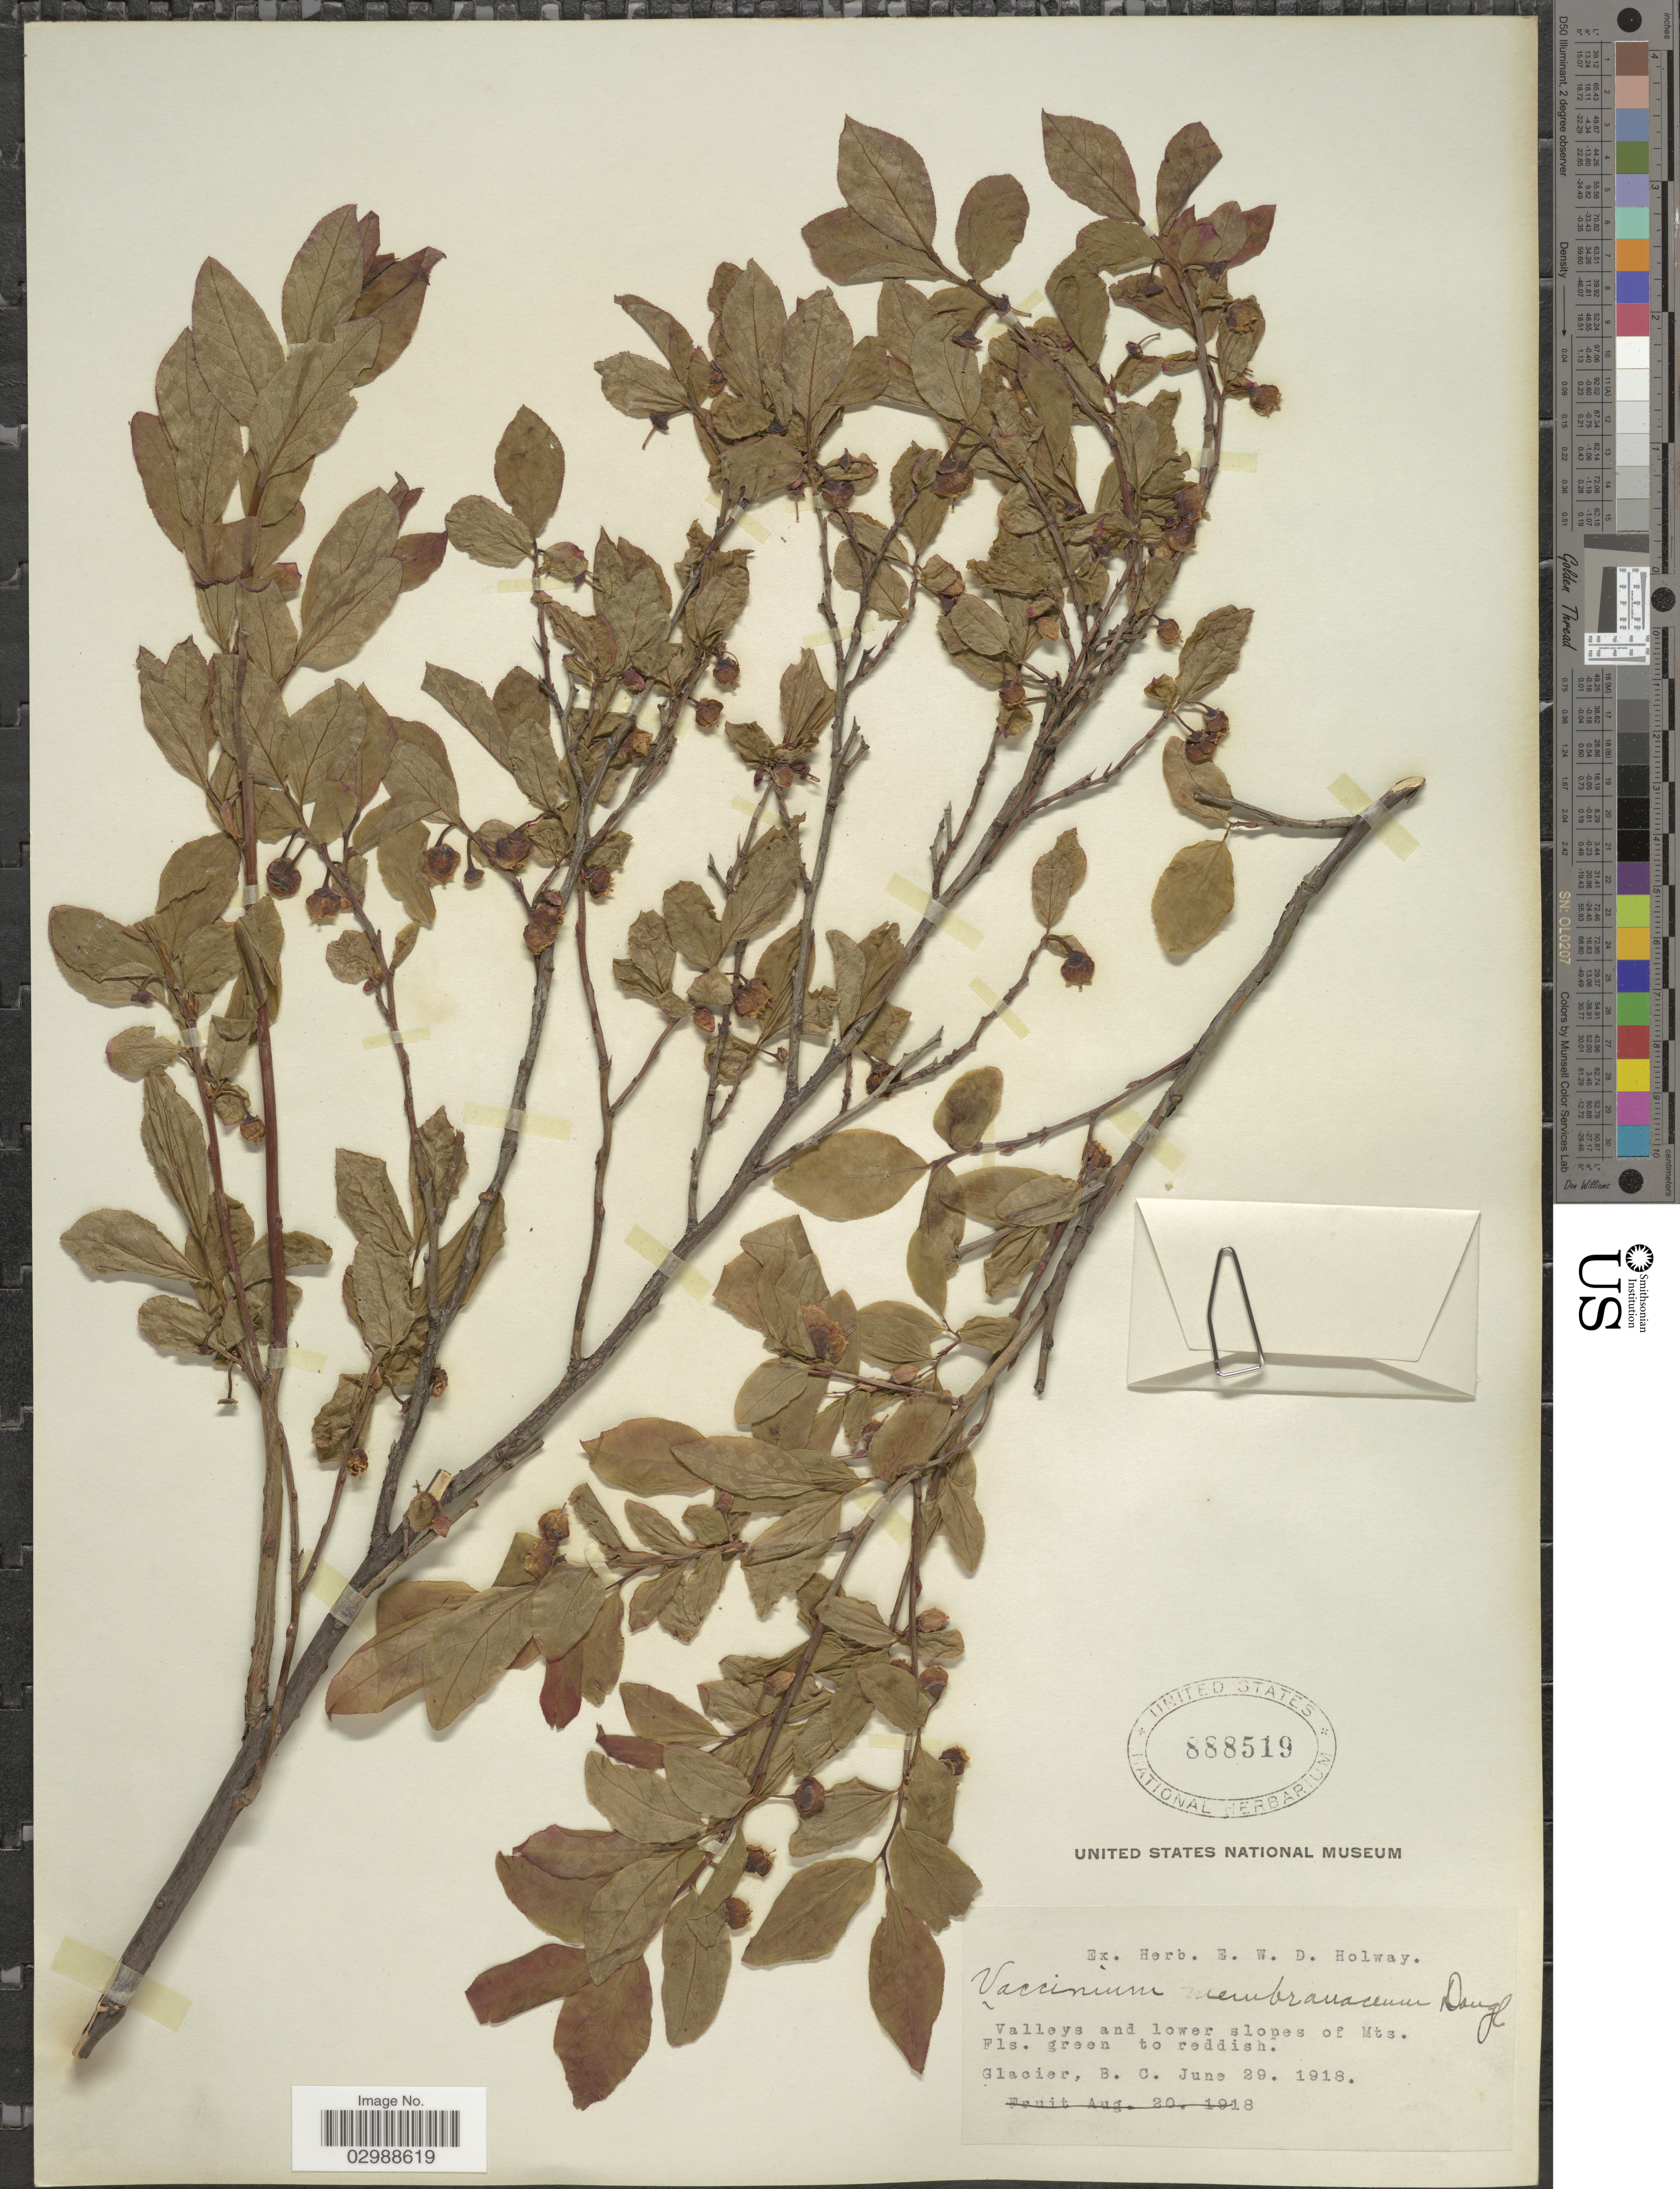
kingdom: Plantae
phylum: Tracheophyta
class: Magnoliopsida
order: Ericales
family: Ericaceae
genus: Vaccinium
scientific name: Vaccinium membranaceum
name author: Douglas ex Torr.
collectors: ex herb. E.W.D. Holway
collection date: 1918-06-29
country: Canada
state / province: British Columbia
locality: Valleys and lower slopes of Mts. Glacier, B. C.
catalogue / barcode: US 888519